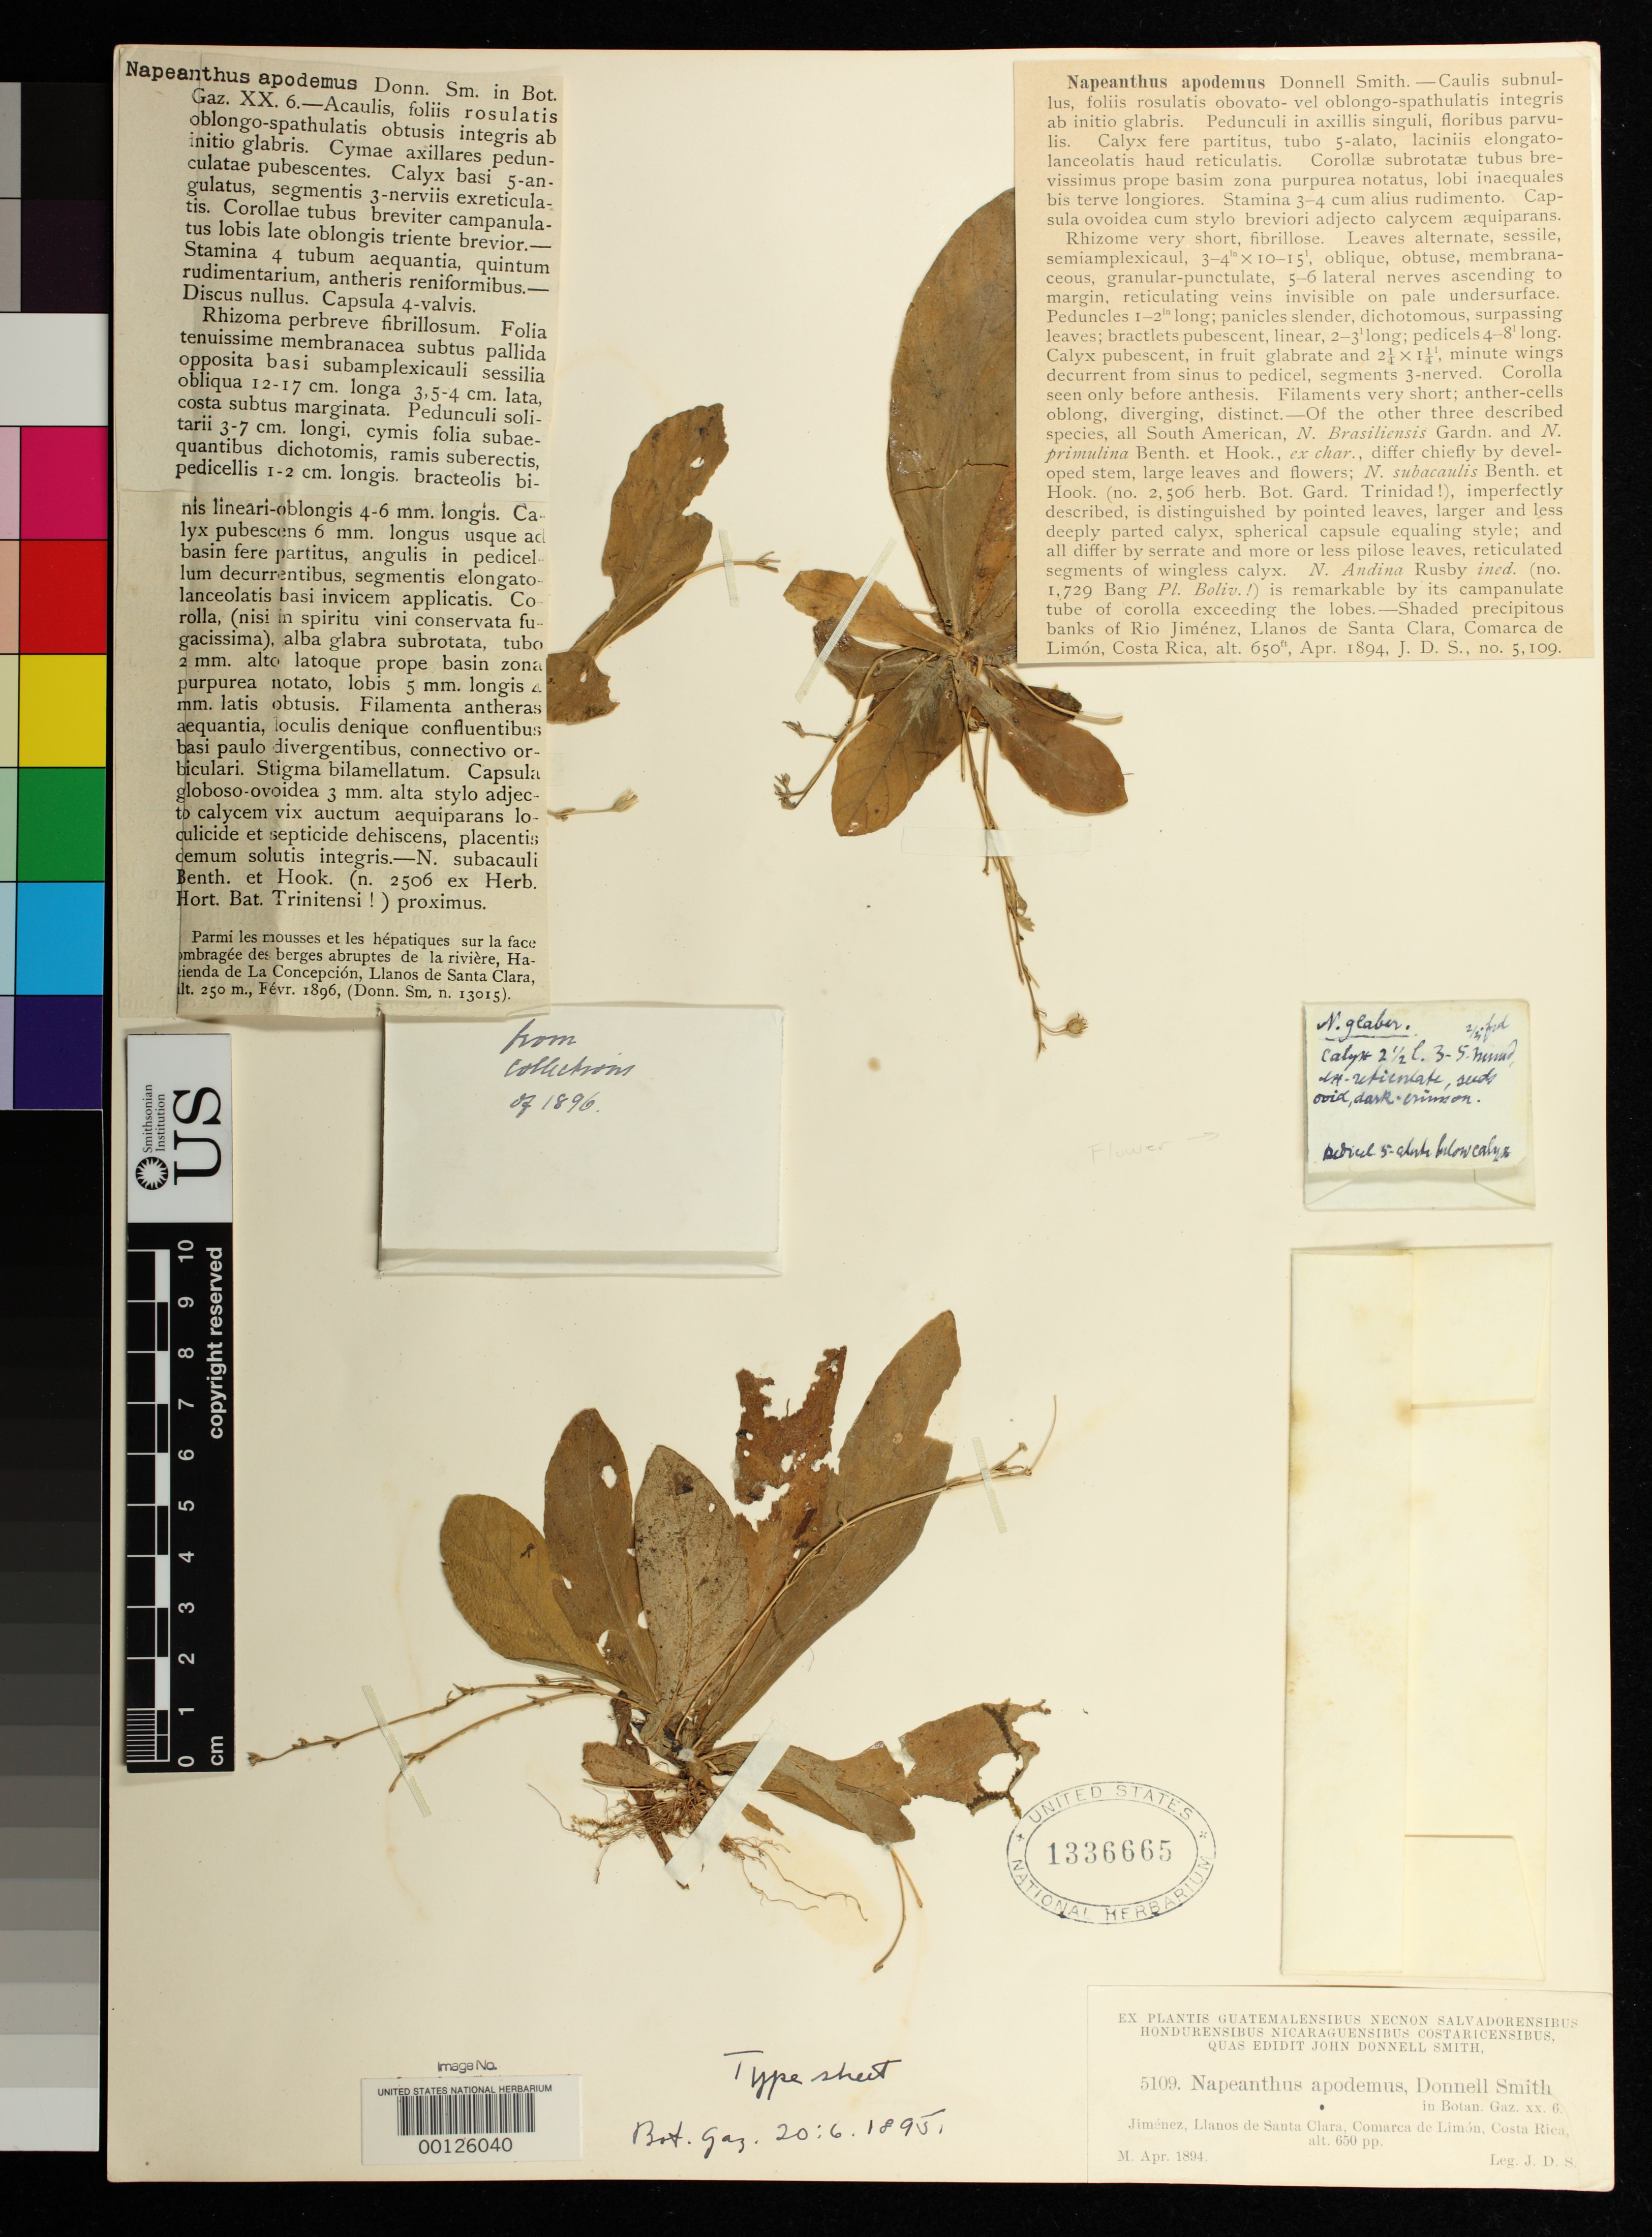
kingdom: Plantae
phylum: Tracheophyta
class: Magnoliopsida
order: Lamiales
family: Gesneriaceae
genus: Napeanthus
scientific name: Napeanthus apodemus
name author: Donn. Sm.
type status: Holotype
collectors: J. Donnell Smith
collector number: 5109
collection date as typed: Apr 1894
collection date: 1894-04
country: Costa Rica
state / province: Limón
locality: Jimenez, llanos de Santa Clara.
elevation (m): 198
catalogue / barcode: US 1336665